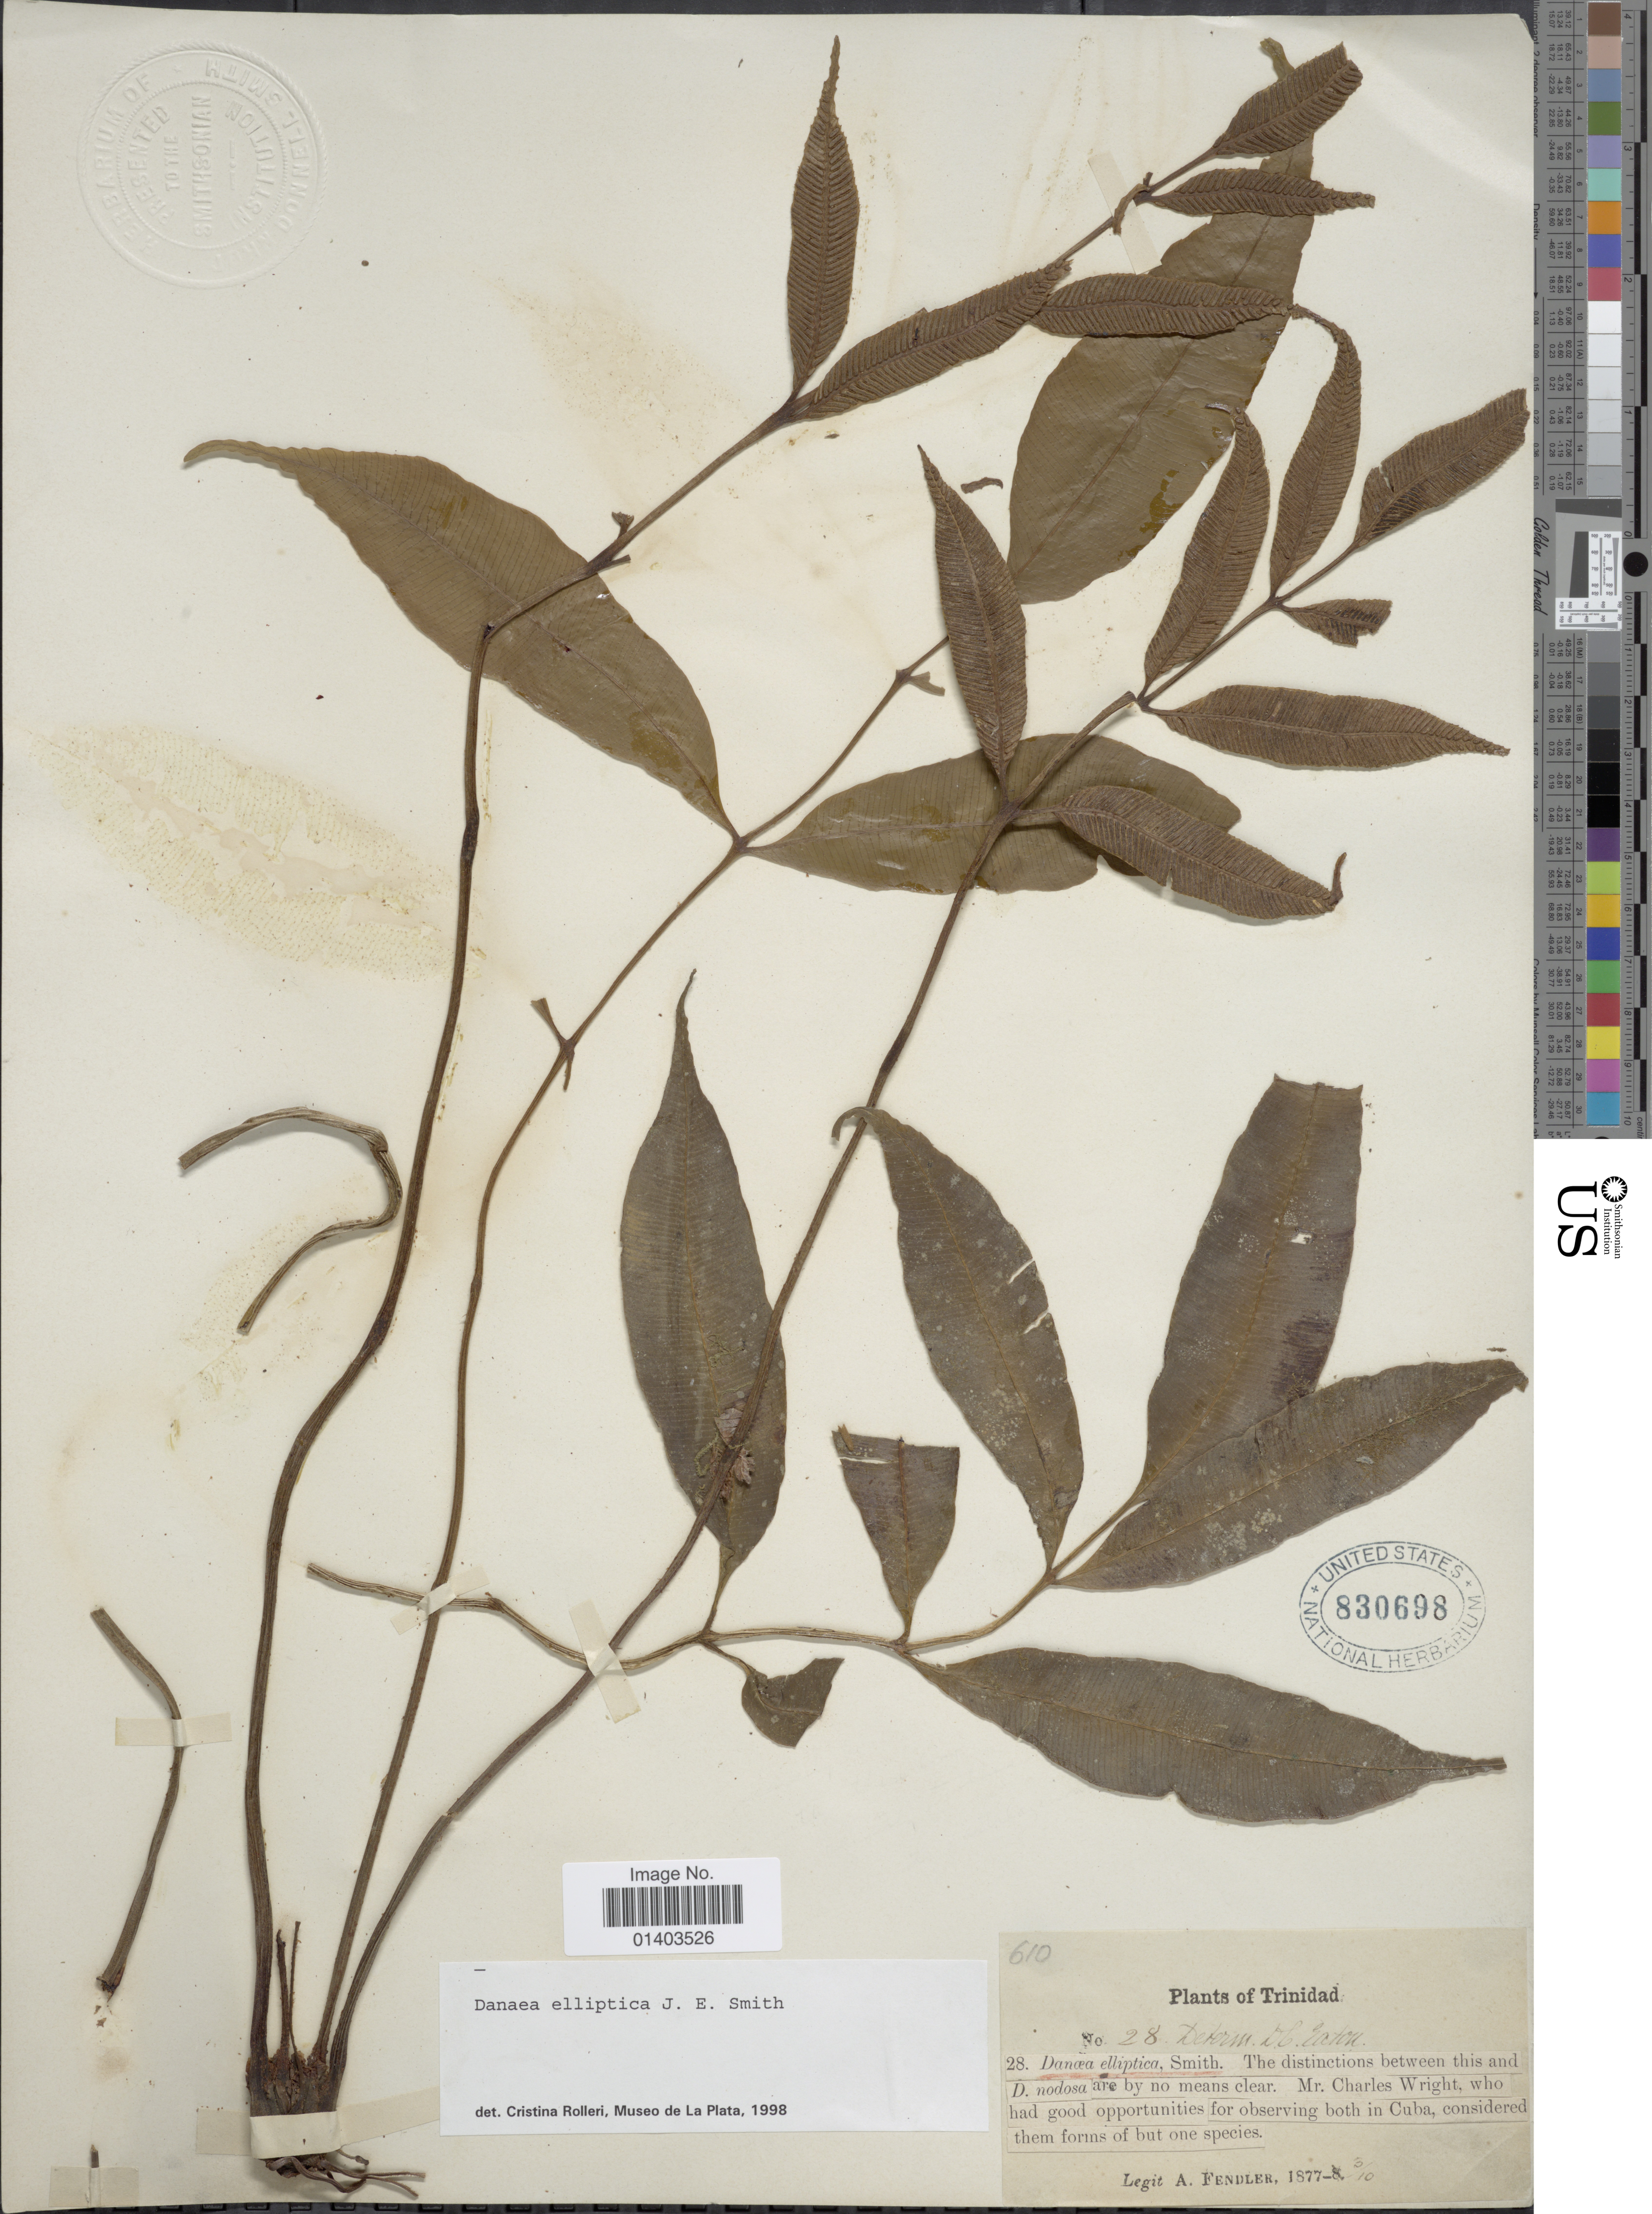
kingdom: Plantae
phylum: Tracheophyta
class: Polypodiopsida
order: Marattiales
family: Marattiaceae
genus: Danaea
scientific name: Danaea elliptica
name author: Sm.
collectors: A. Fendler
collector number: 28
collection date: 1877/1888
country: Trinidad and Tobago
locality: Trinidad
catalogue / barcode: US 830698